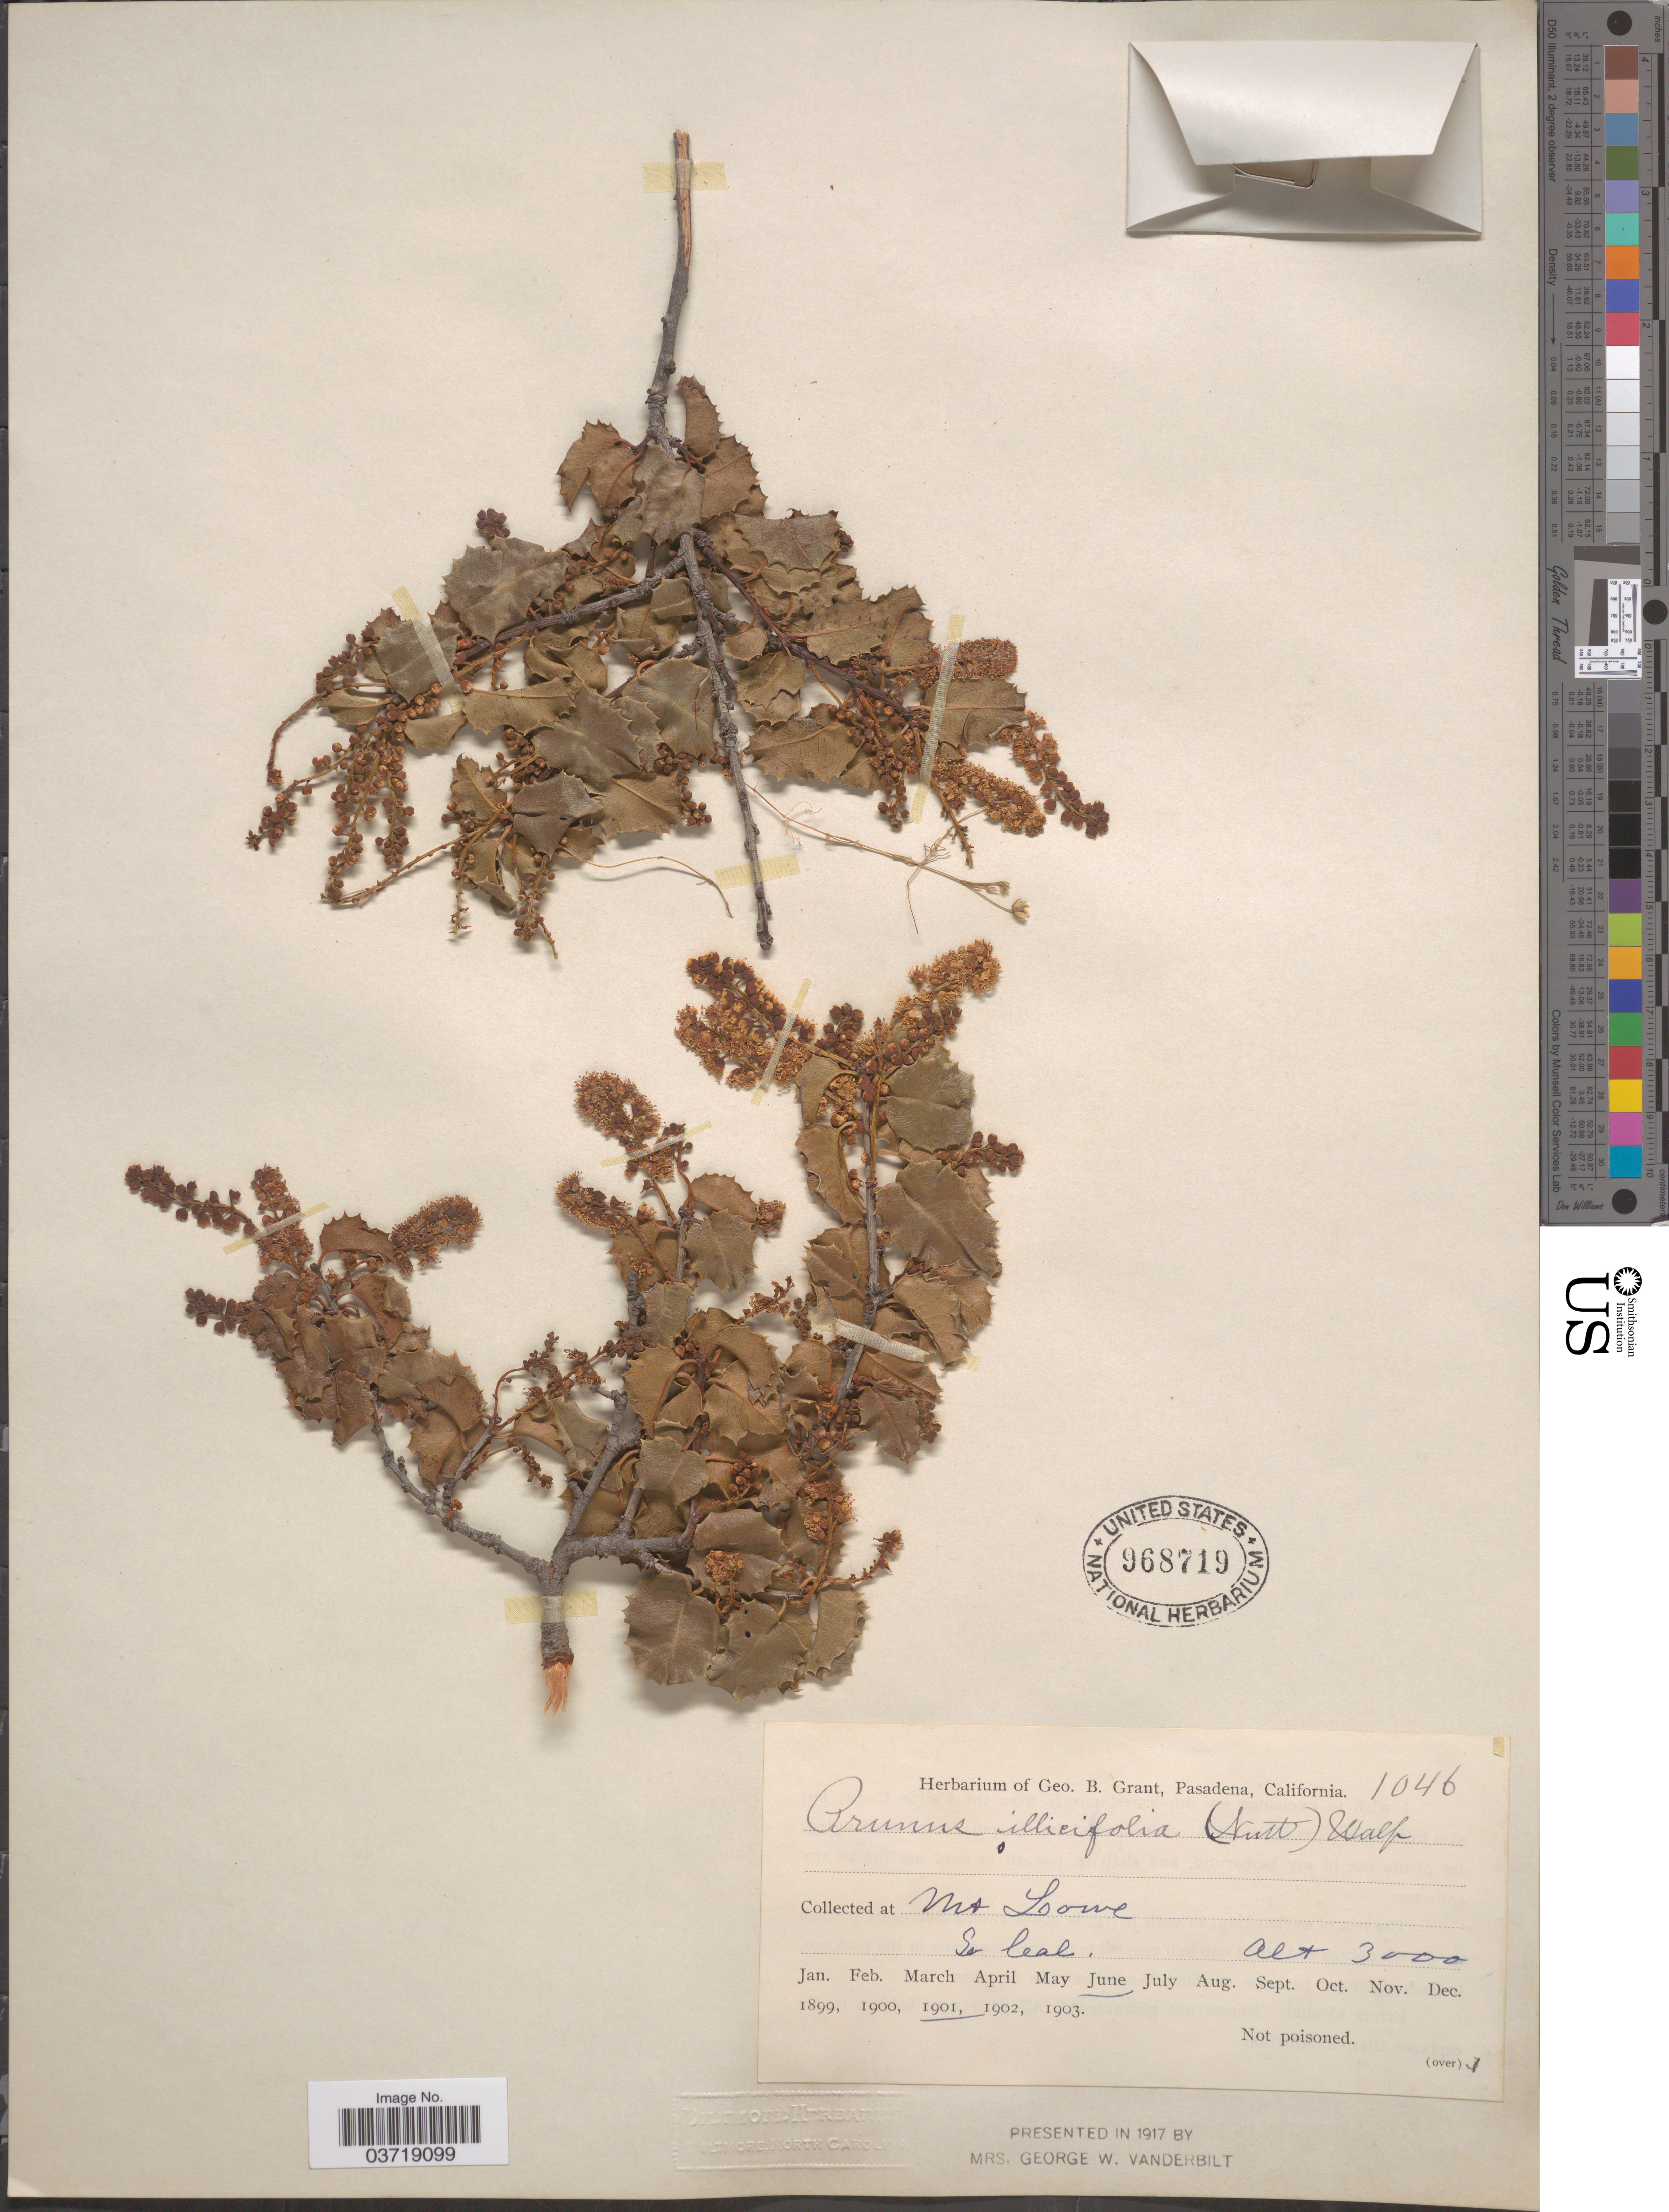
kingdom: Plantae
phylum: Tracheophyta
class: Magnoliopsida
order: Rosales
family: Rosaceae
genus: Prunus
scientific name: Prunus ilicifolia var. ilicifolia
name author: (Nutt. ex Hook. & Arn.) D. Dietr.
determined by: Strong, Mark T., (BOT), Smithsonian Institution - National Museum of Natural History (UNITED STATES)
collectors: ex herb. Geo. B. Grant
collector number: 1046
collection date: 1901-06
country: United States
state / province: California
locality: Mt Lowe. So. Cal.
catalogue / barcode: US 968719